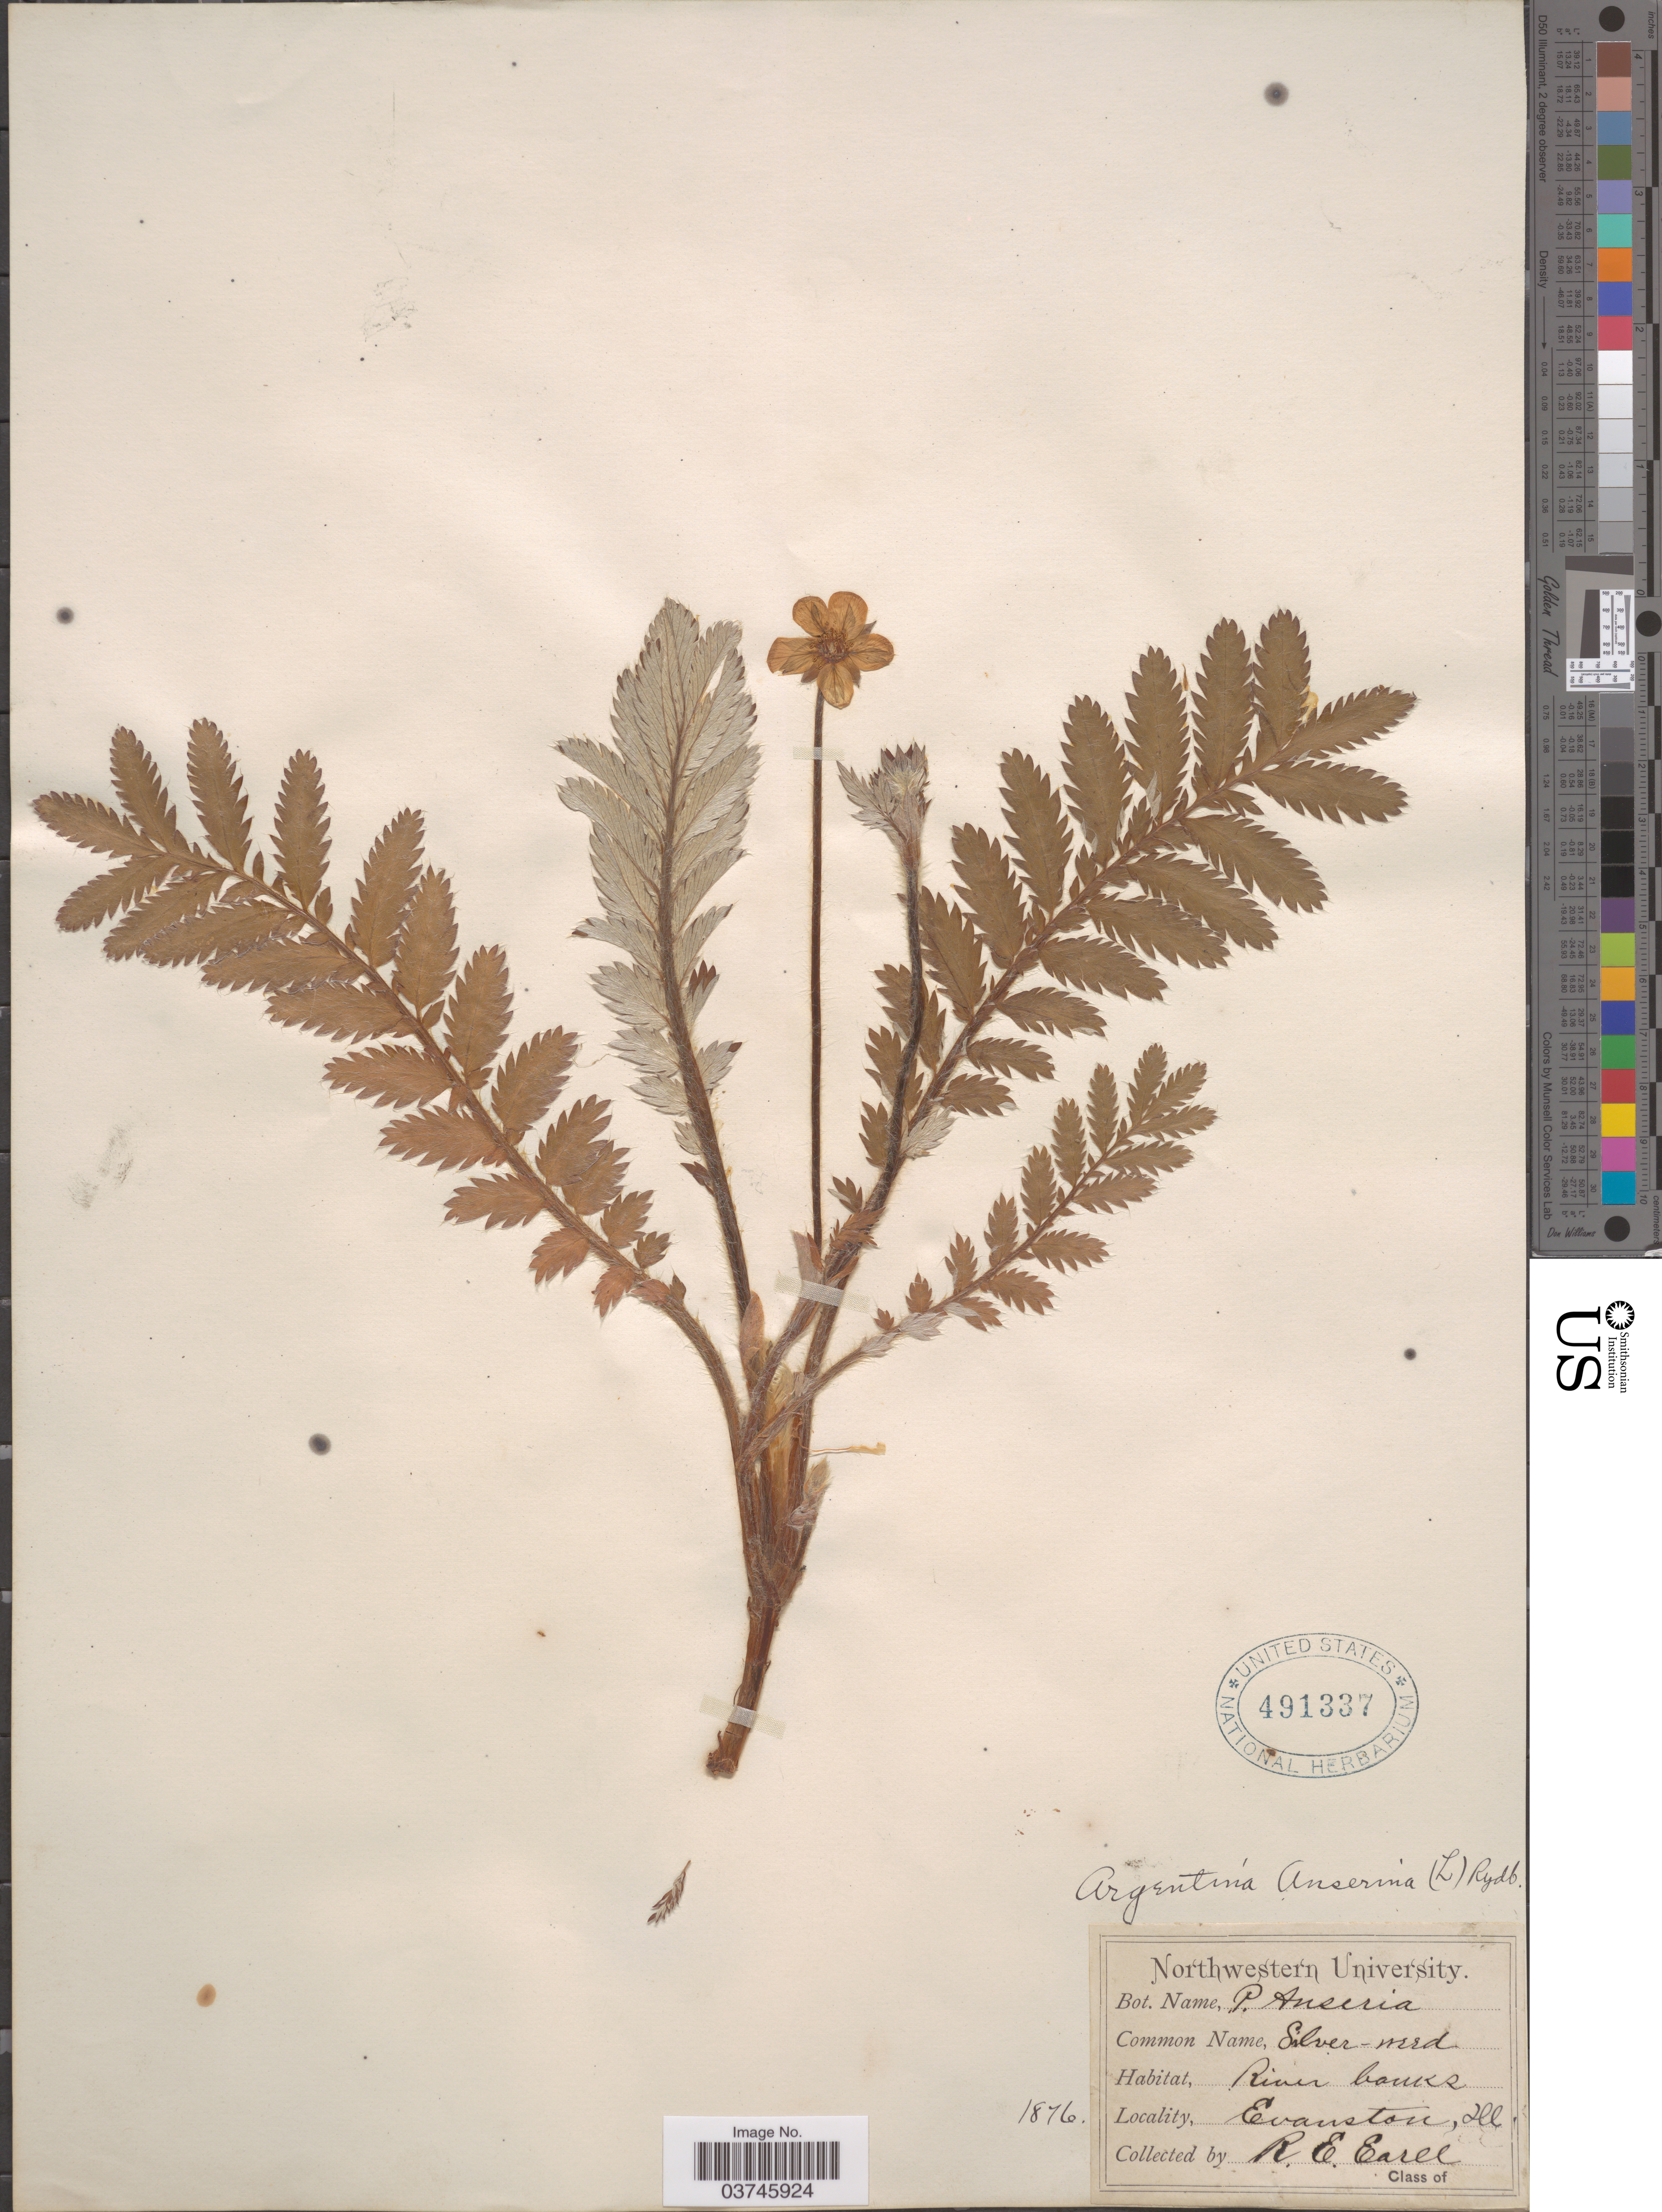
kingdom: Plantae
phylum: Tracheophyta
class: Magnoliopsida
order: Rosales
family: Rosaceae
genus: Argentina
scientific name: Argentina anserina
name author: (L.) Rydb.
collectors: R. Earll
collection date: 1876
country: United States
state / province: Illinois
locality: River banks. Evanston.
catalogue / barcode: US 491337